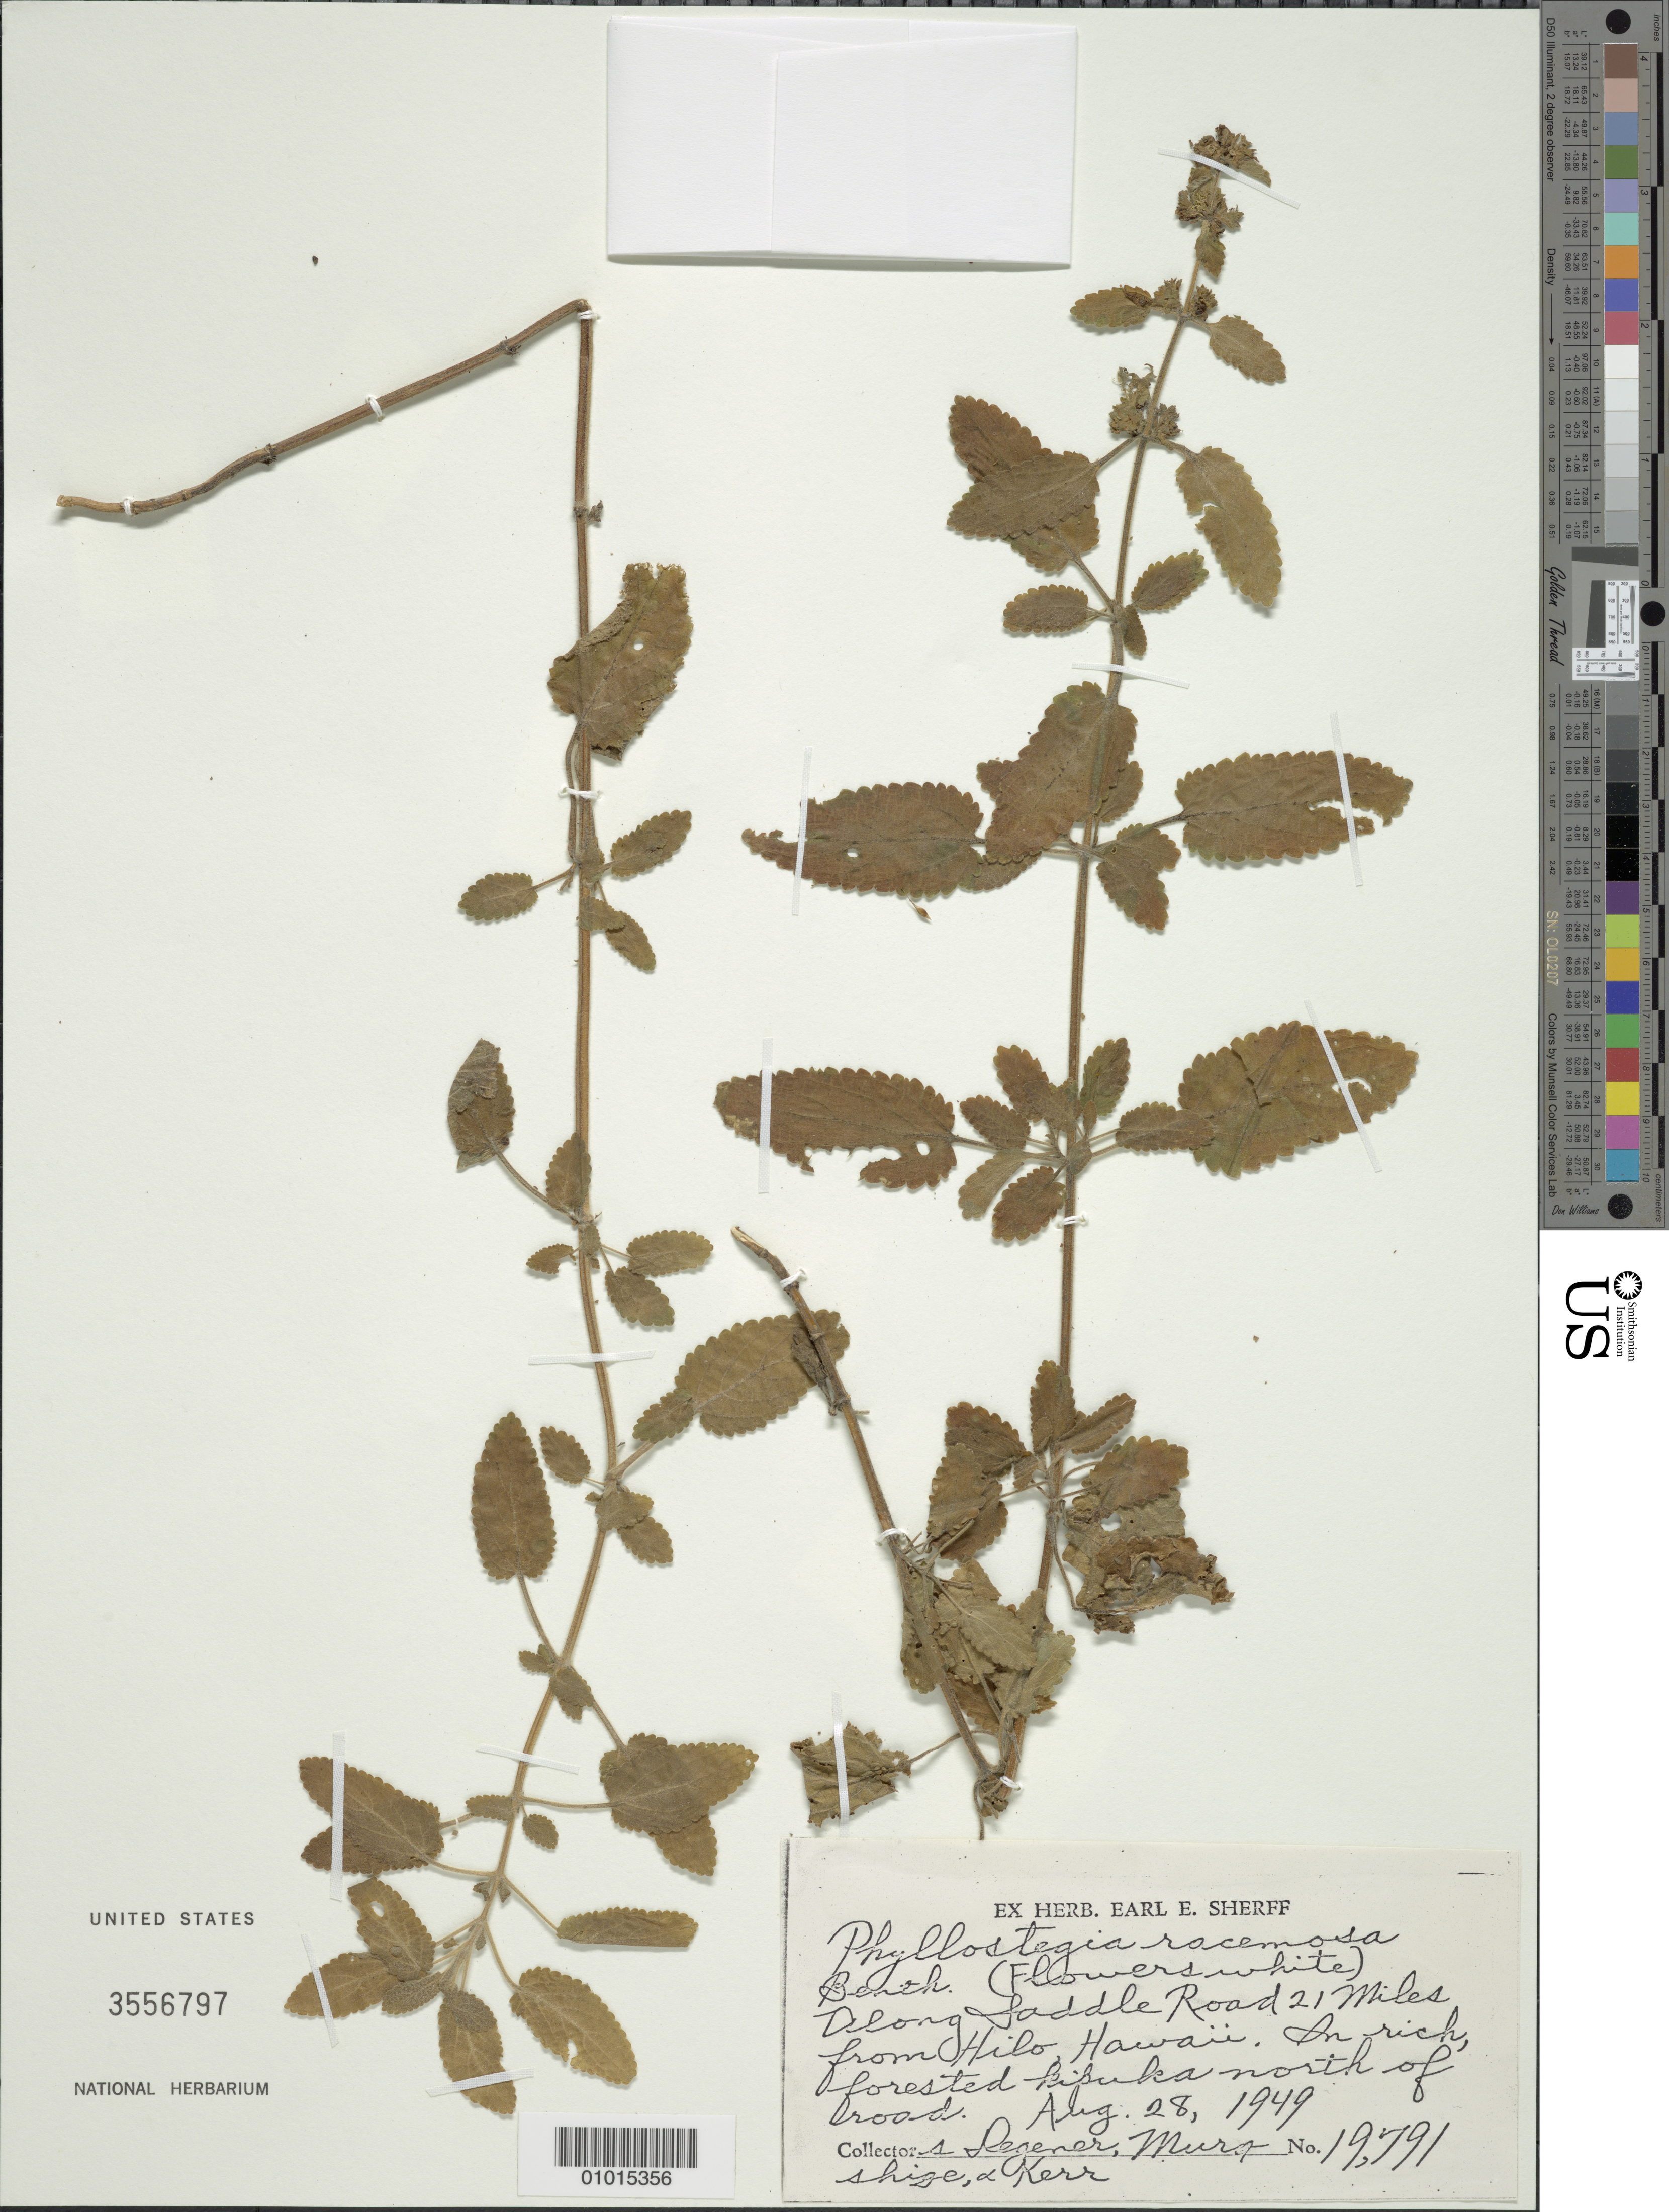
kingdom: Plantae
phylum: Tracheophyta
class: Magnoliopsida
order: Lamiales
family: Lamiaceae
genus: Phyllostegia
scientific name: Phyllostegia racemosa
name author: Benth.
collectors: O. Degener, T. Murashige & Kerr, --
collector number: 19791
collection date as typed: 28 Aug 1949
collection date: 1949-08-28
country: United States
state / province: Hawaii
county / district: Hawaii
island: Hawaii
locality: Along Saddle Road, 21 miles from Hilo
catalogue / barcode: US 3556797